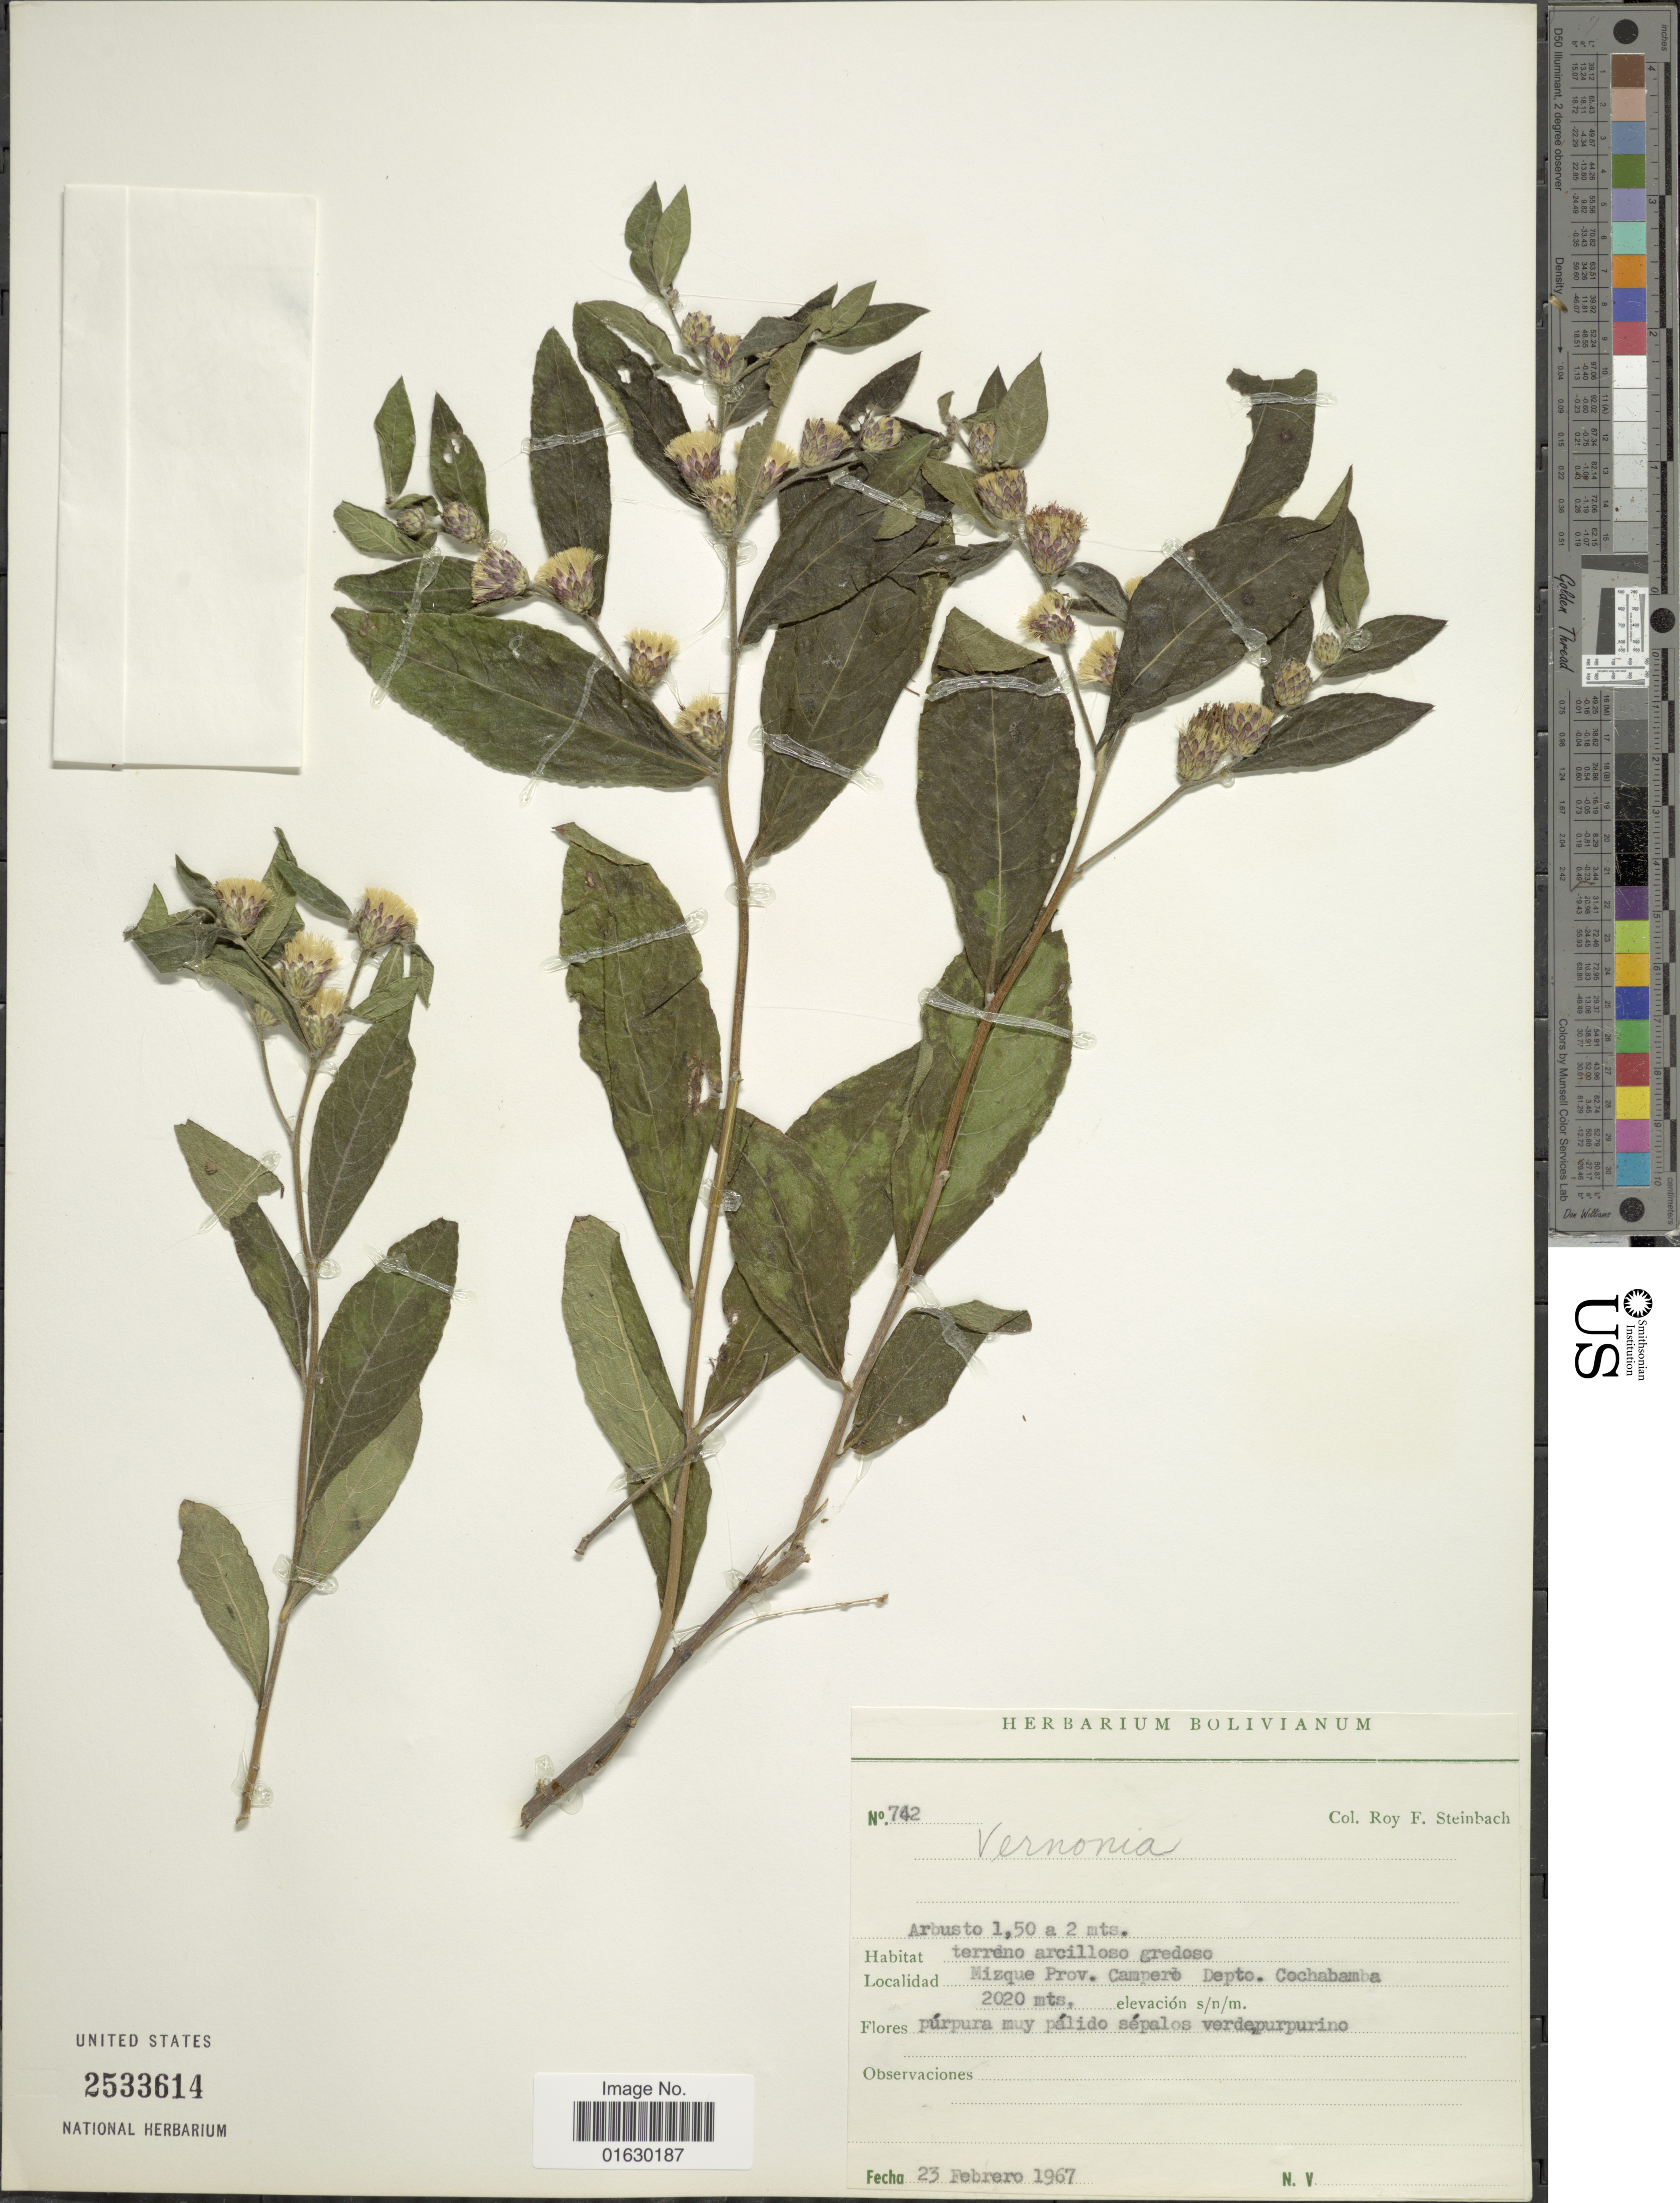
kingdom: Plantae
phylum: Tracheophyta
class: Magnoliopsida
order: Asterales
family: Asteraceae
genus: Lessingianthus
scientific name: Lessingianthus saltensis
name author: (Hieron.) H. Rob.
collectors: R. F. Steinbach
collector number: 742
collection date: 1967-02-23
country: Bolivia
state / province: Cochabamba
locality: Mizque Prov. Campero, Depto Cochabamba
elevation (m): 2020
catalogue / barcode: US 2533614